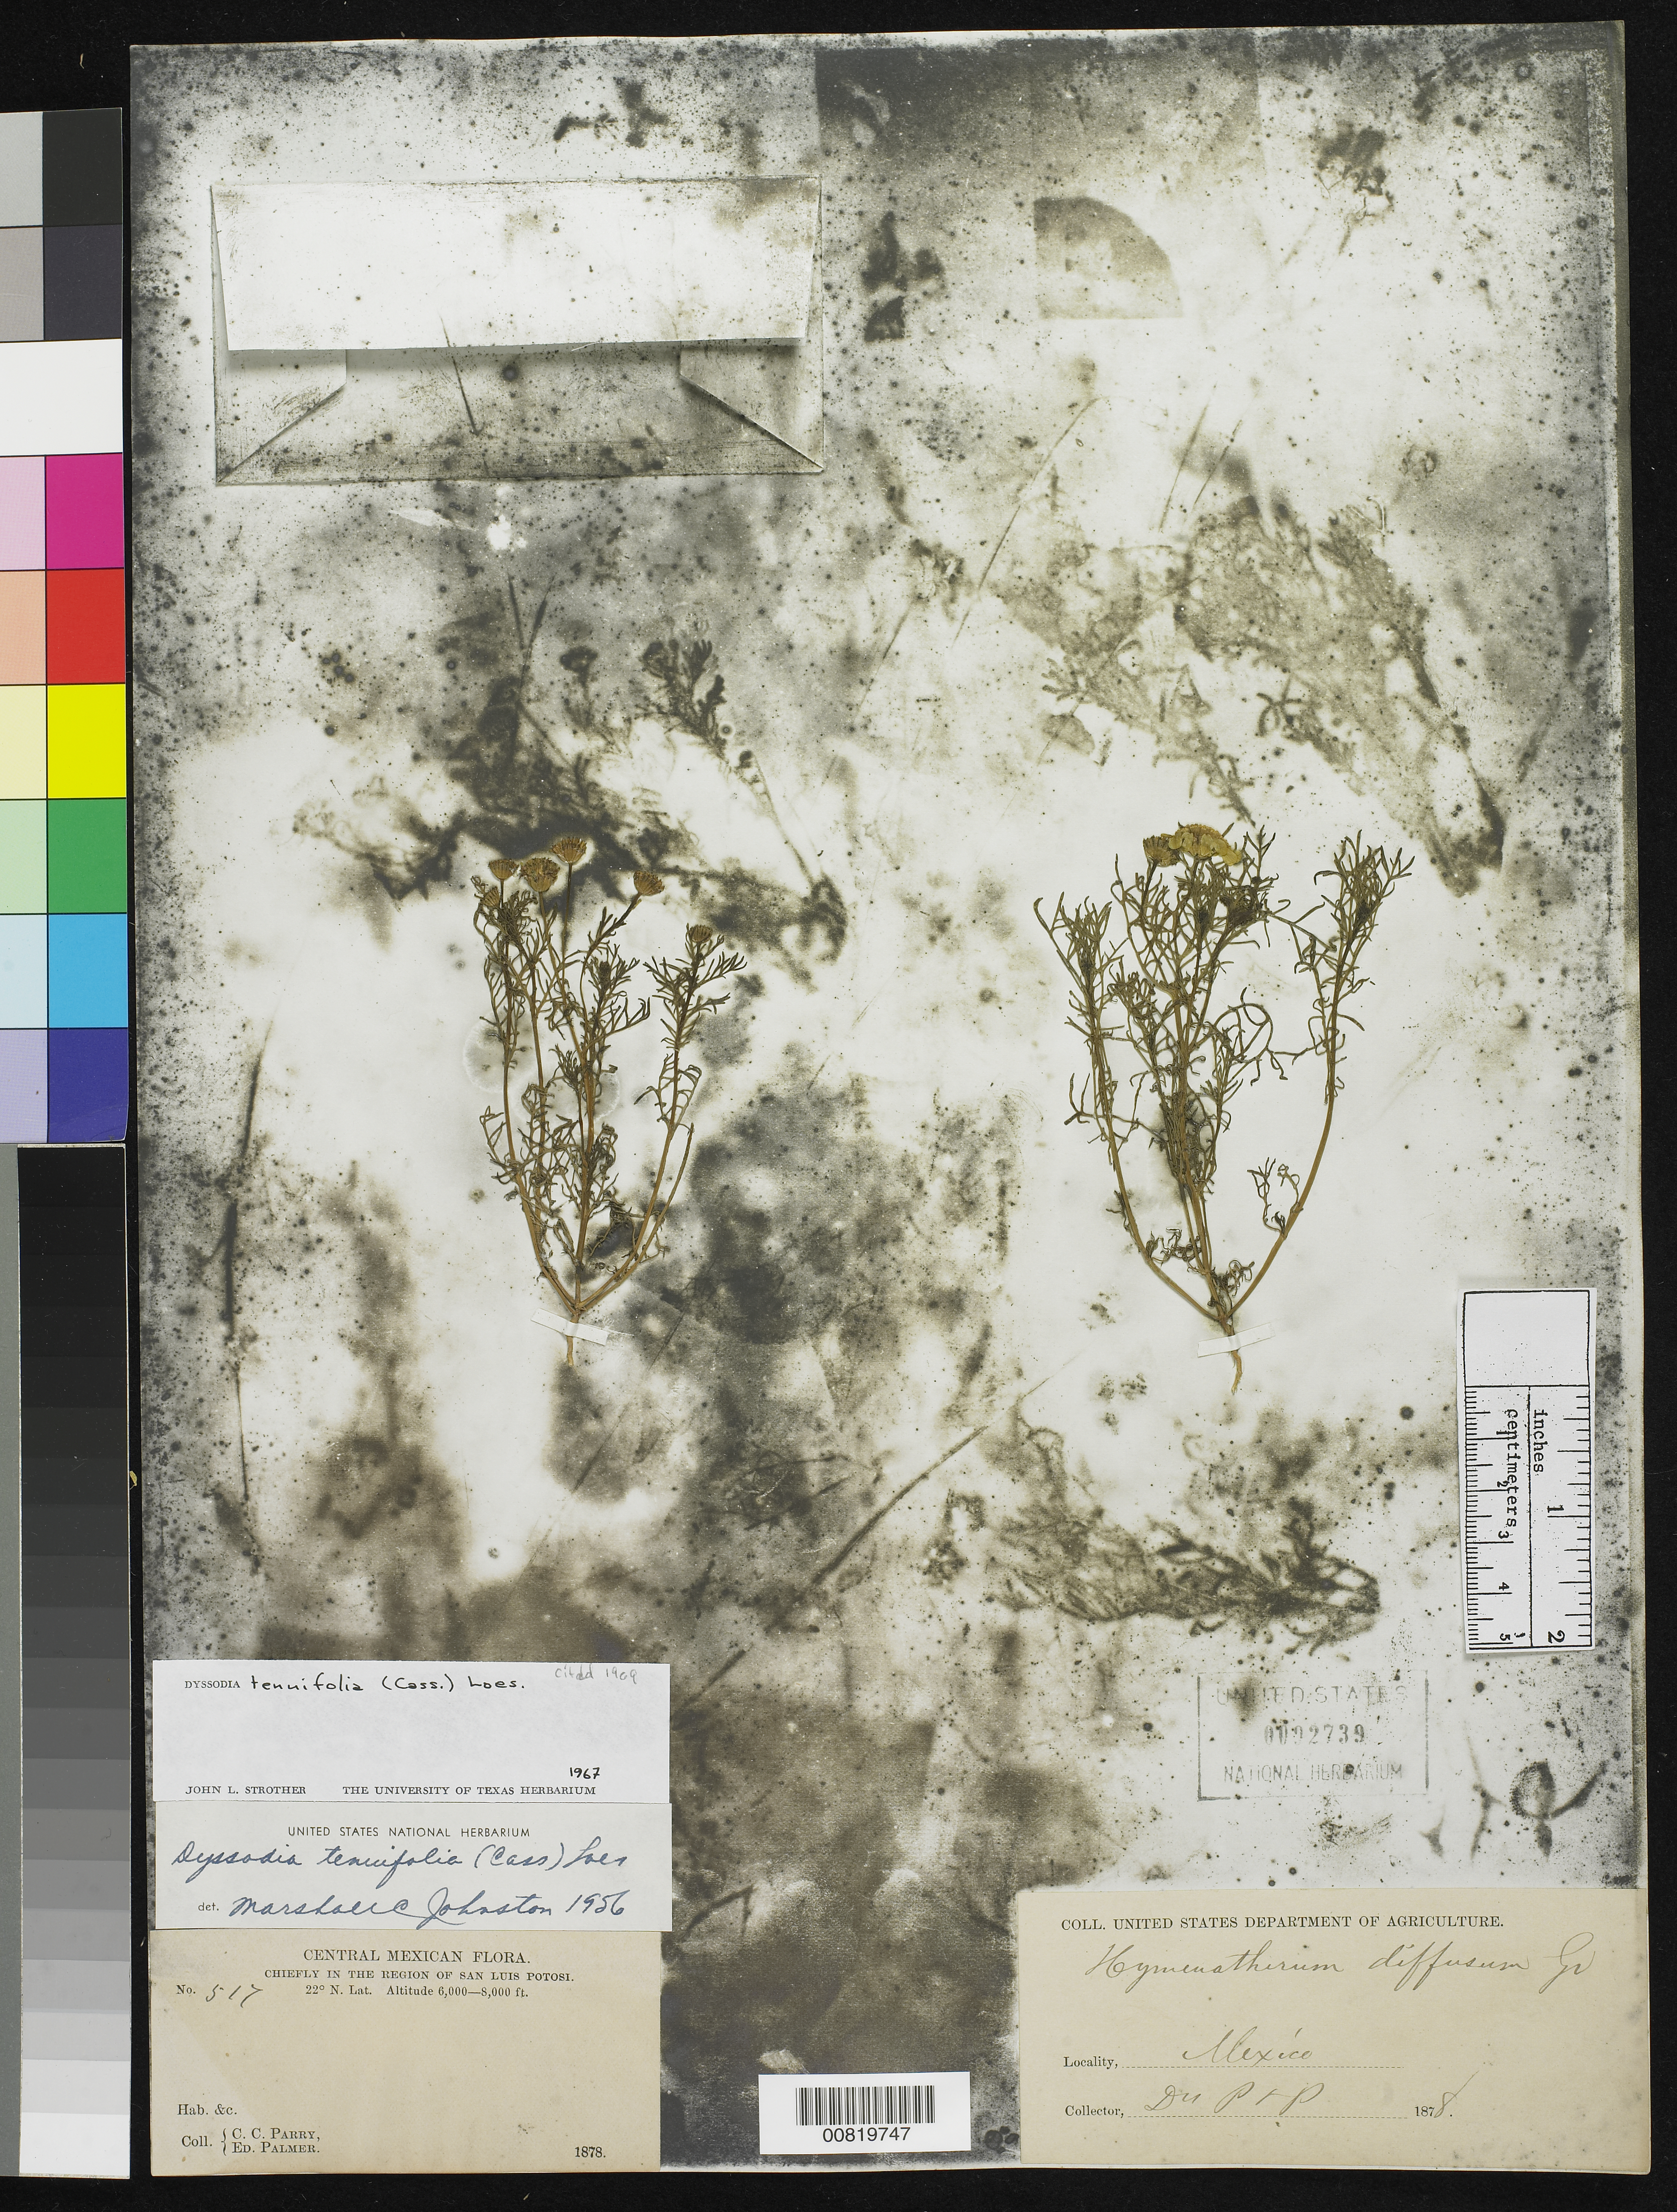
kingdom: Plantae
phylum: Tracheophyta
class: Magnoliopsida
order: Asterales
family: Asteraceae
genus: Thymophylla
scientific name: Thymophylla tenuifolia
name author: (Cass.) Rydb.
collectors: C. C. Parry & E. Palmer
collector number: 517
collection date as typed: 1878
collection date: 1878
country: Mexico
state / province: San Luis Potosí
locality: Chiefly in the region of San Luis Potosí.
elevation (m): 1829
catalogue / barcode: US 92739